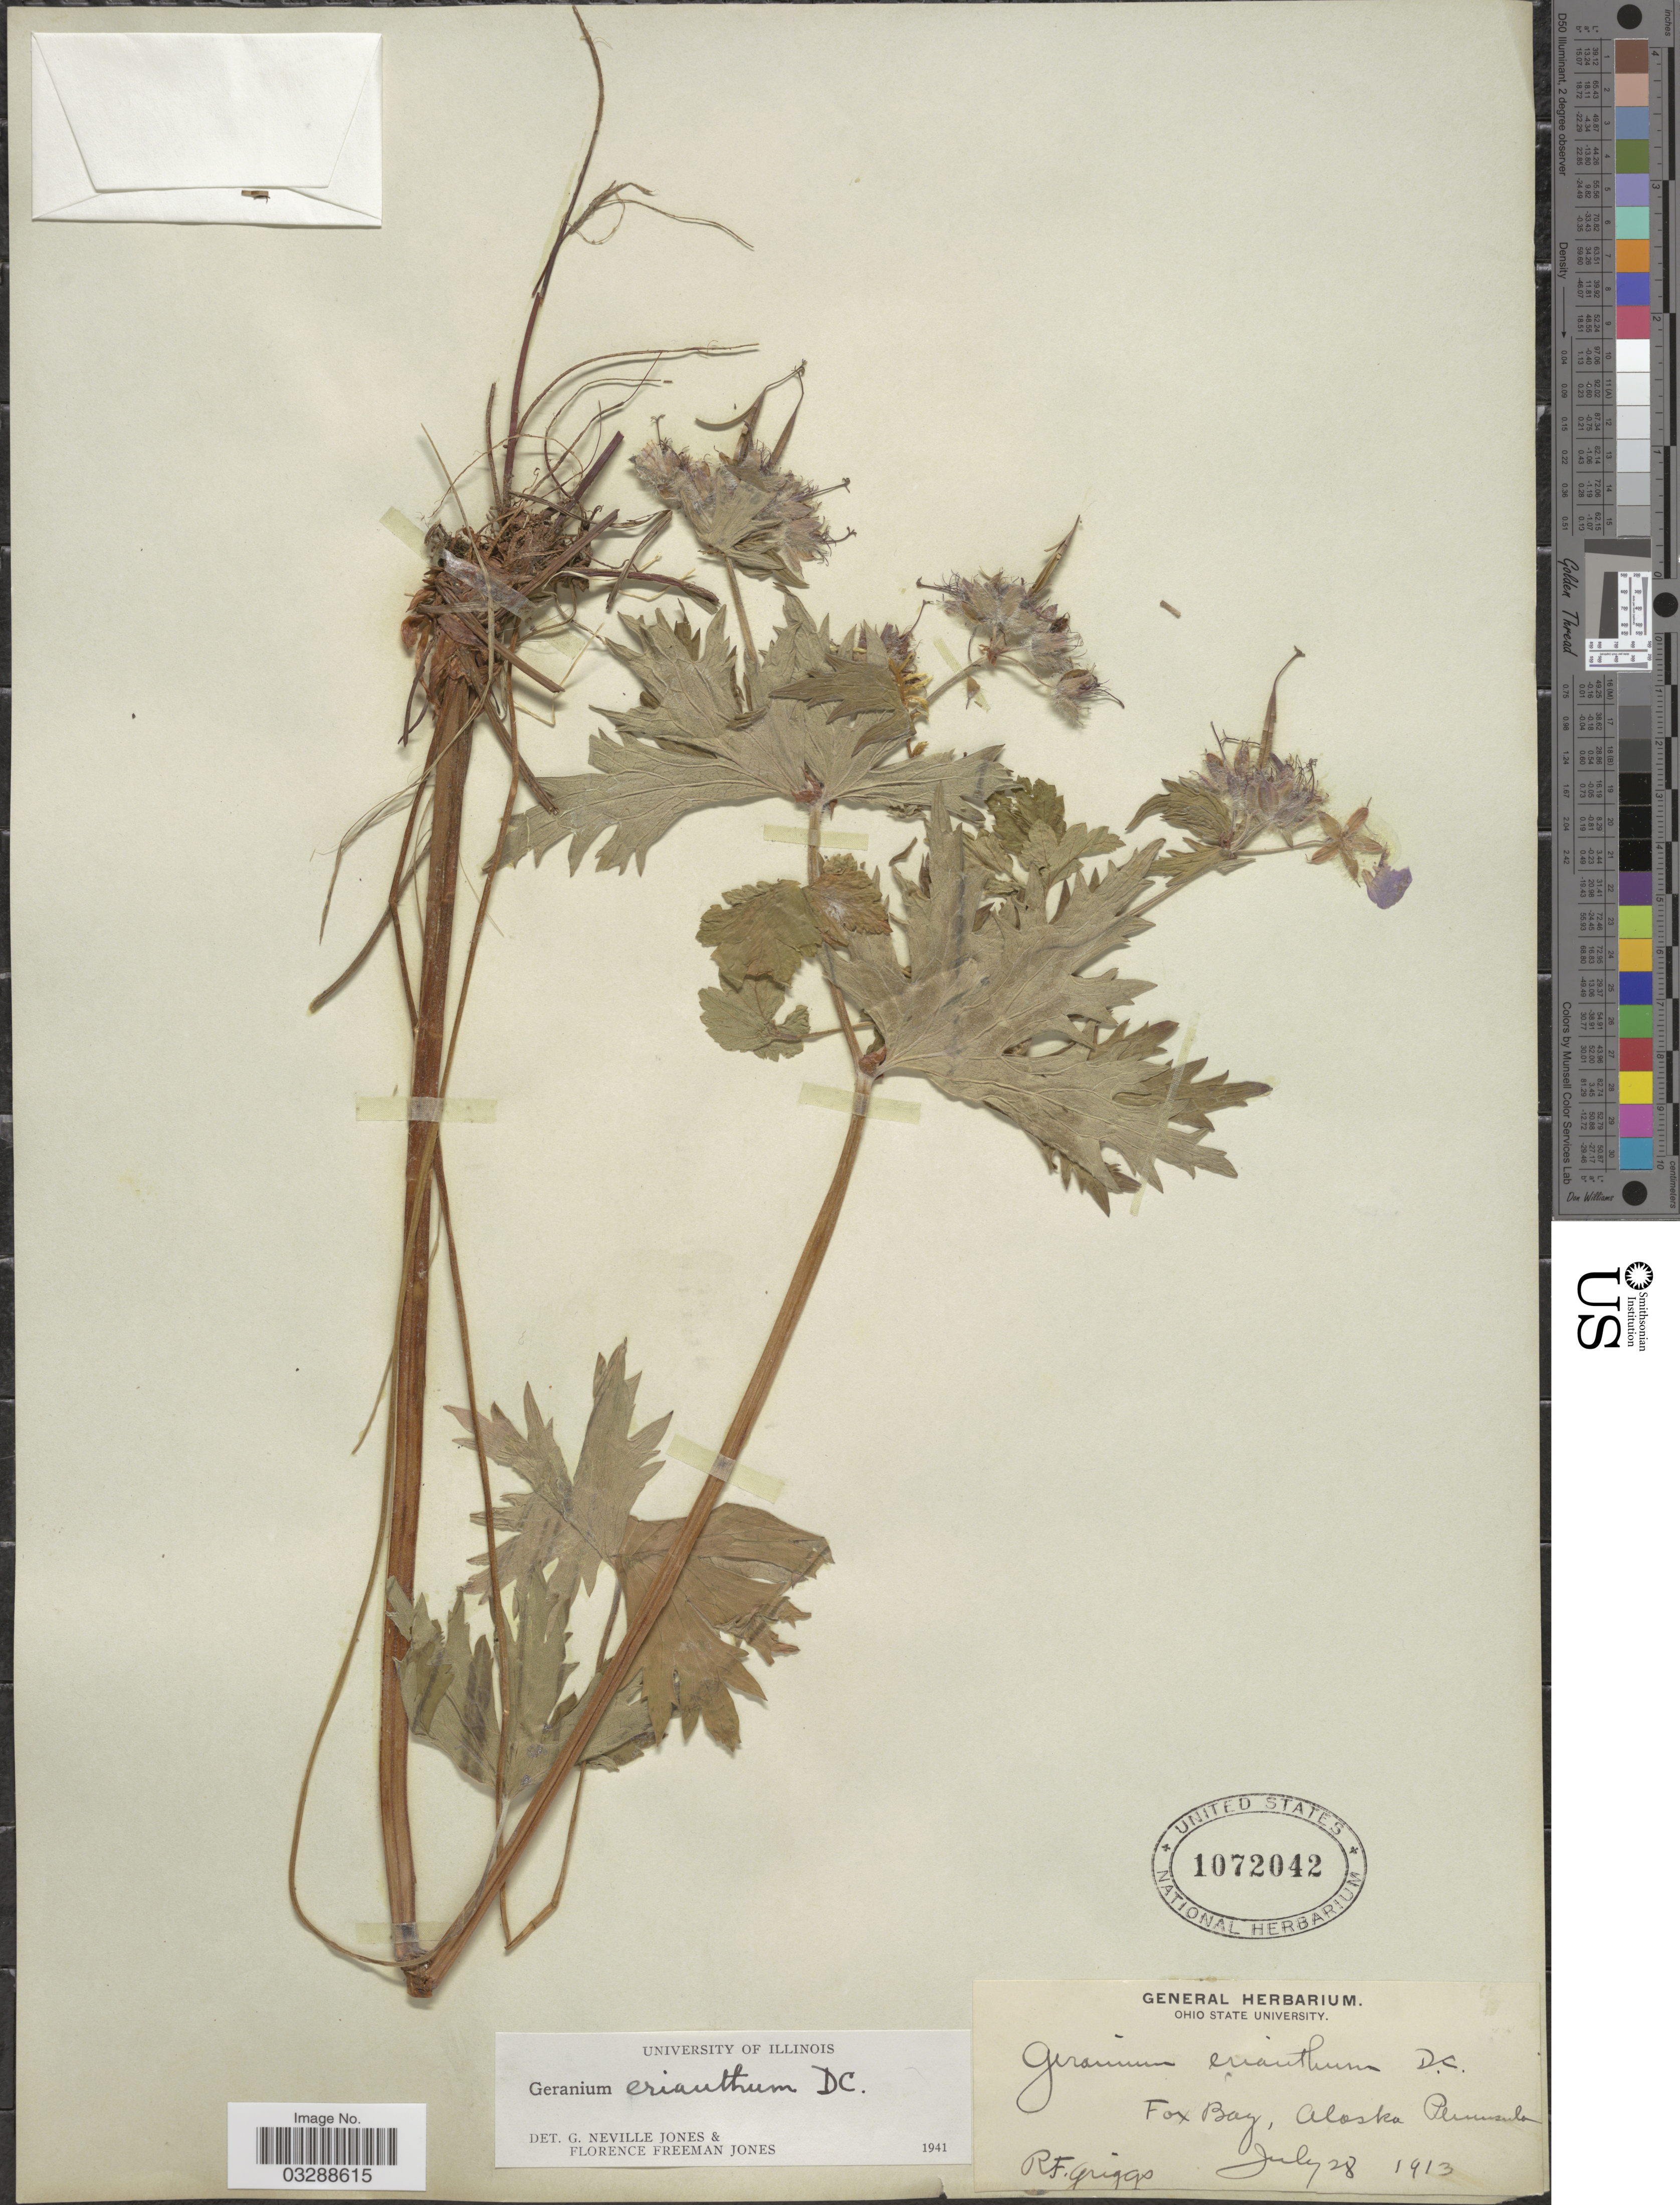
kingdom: Plantae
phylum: Tracheophyta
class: Magnoliopsida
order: Geraniales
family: Geraniaceae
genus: Geranium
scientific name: Geranium erianthum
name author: DC.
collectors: R. F. Griggs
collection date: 1913-07-28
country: United States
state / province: Alaska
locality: Fox Bay, Alaska Peninsula.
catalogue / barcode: US 1072042